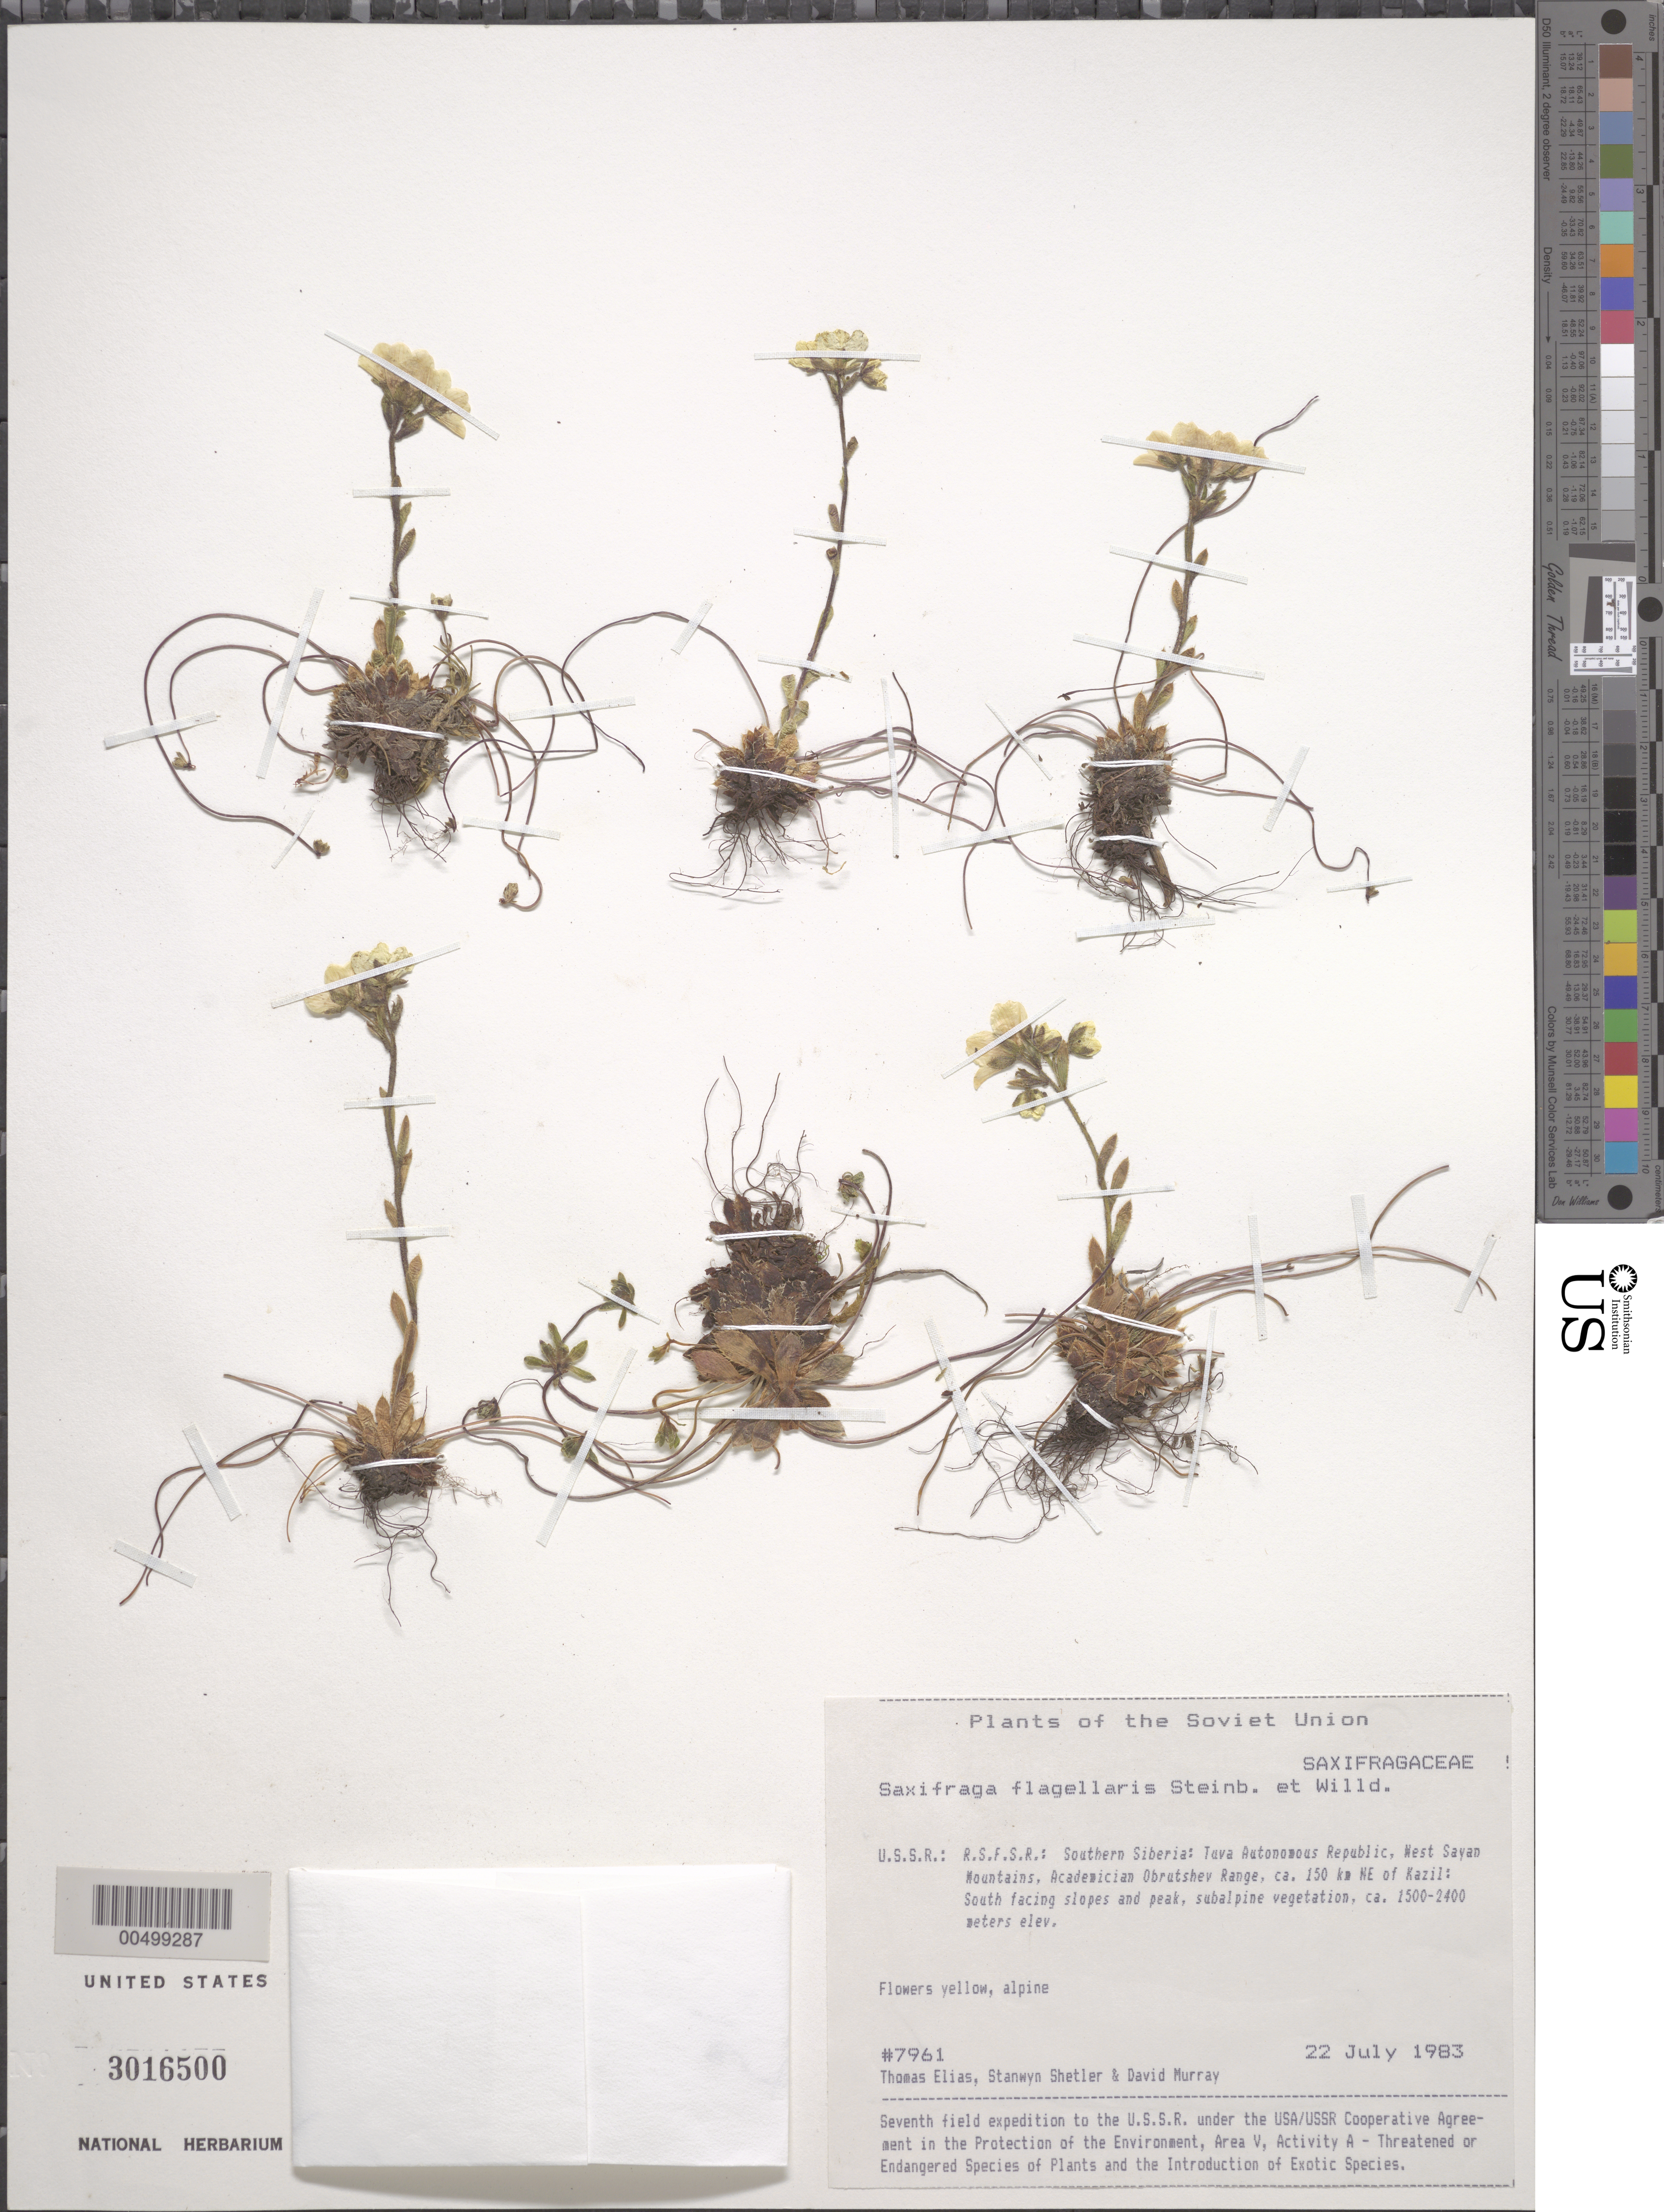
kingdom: Plantae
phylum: Tracheophyta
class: Magnoliopsida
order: Saxifragales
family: Saxifragaceae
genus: Saxifraga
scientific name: Saxifraga flagellaris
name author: Willd. ex Sternb.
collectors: T. Elias, S. Shetler & D. F. Murray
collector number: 7961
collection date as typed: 22 Jul 1983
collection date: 1983-07-22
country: Russian Federation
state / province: Tuva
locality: West Sayan Mountains, Academician Obrutshev Range, ca. 150 km NE of Kazil [Kyzyl]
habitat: south-facing slopes and peak, subalpine vegetation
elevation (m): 1500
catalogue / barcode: US 3016500